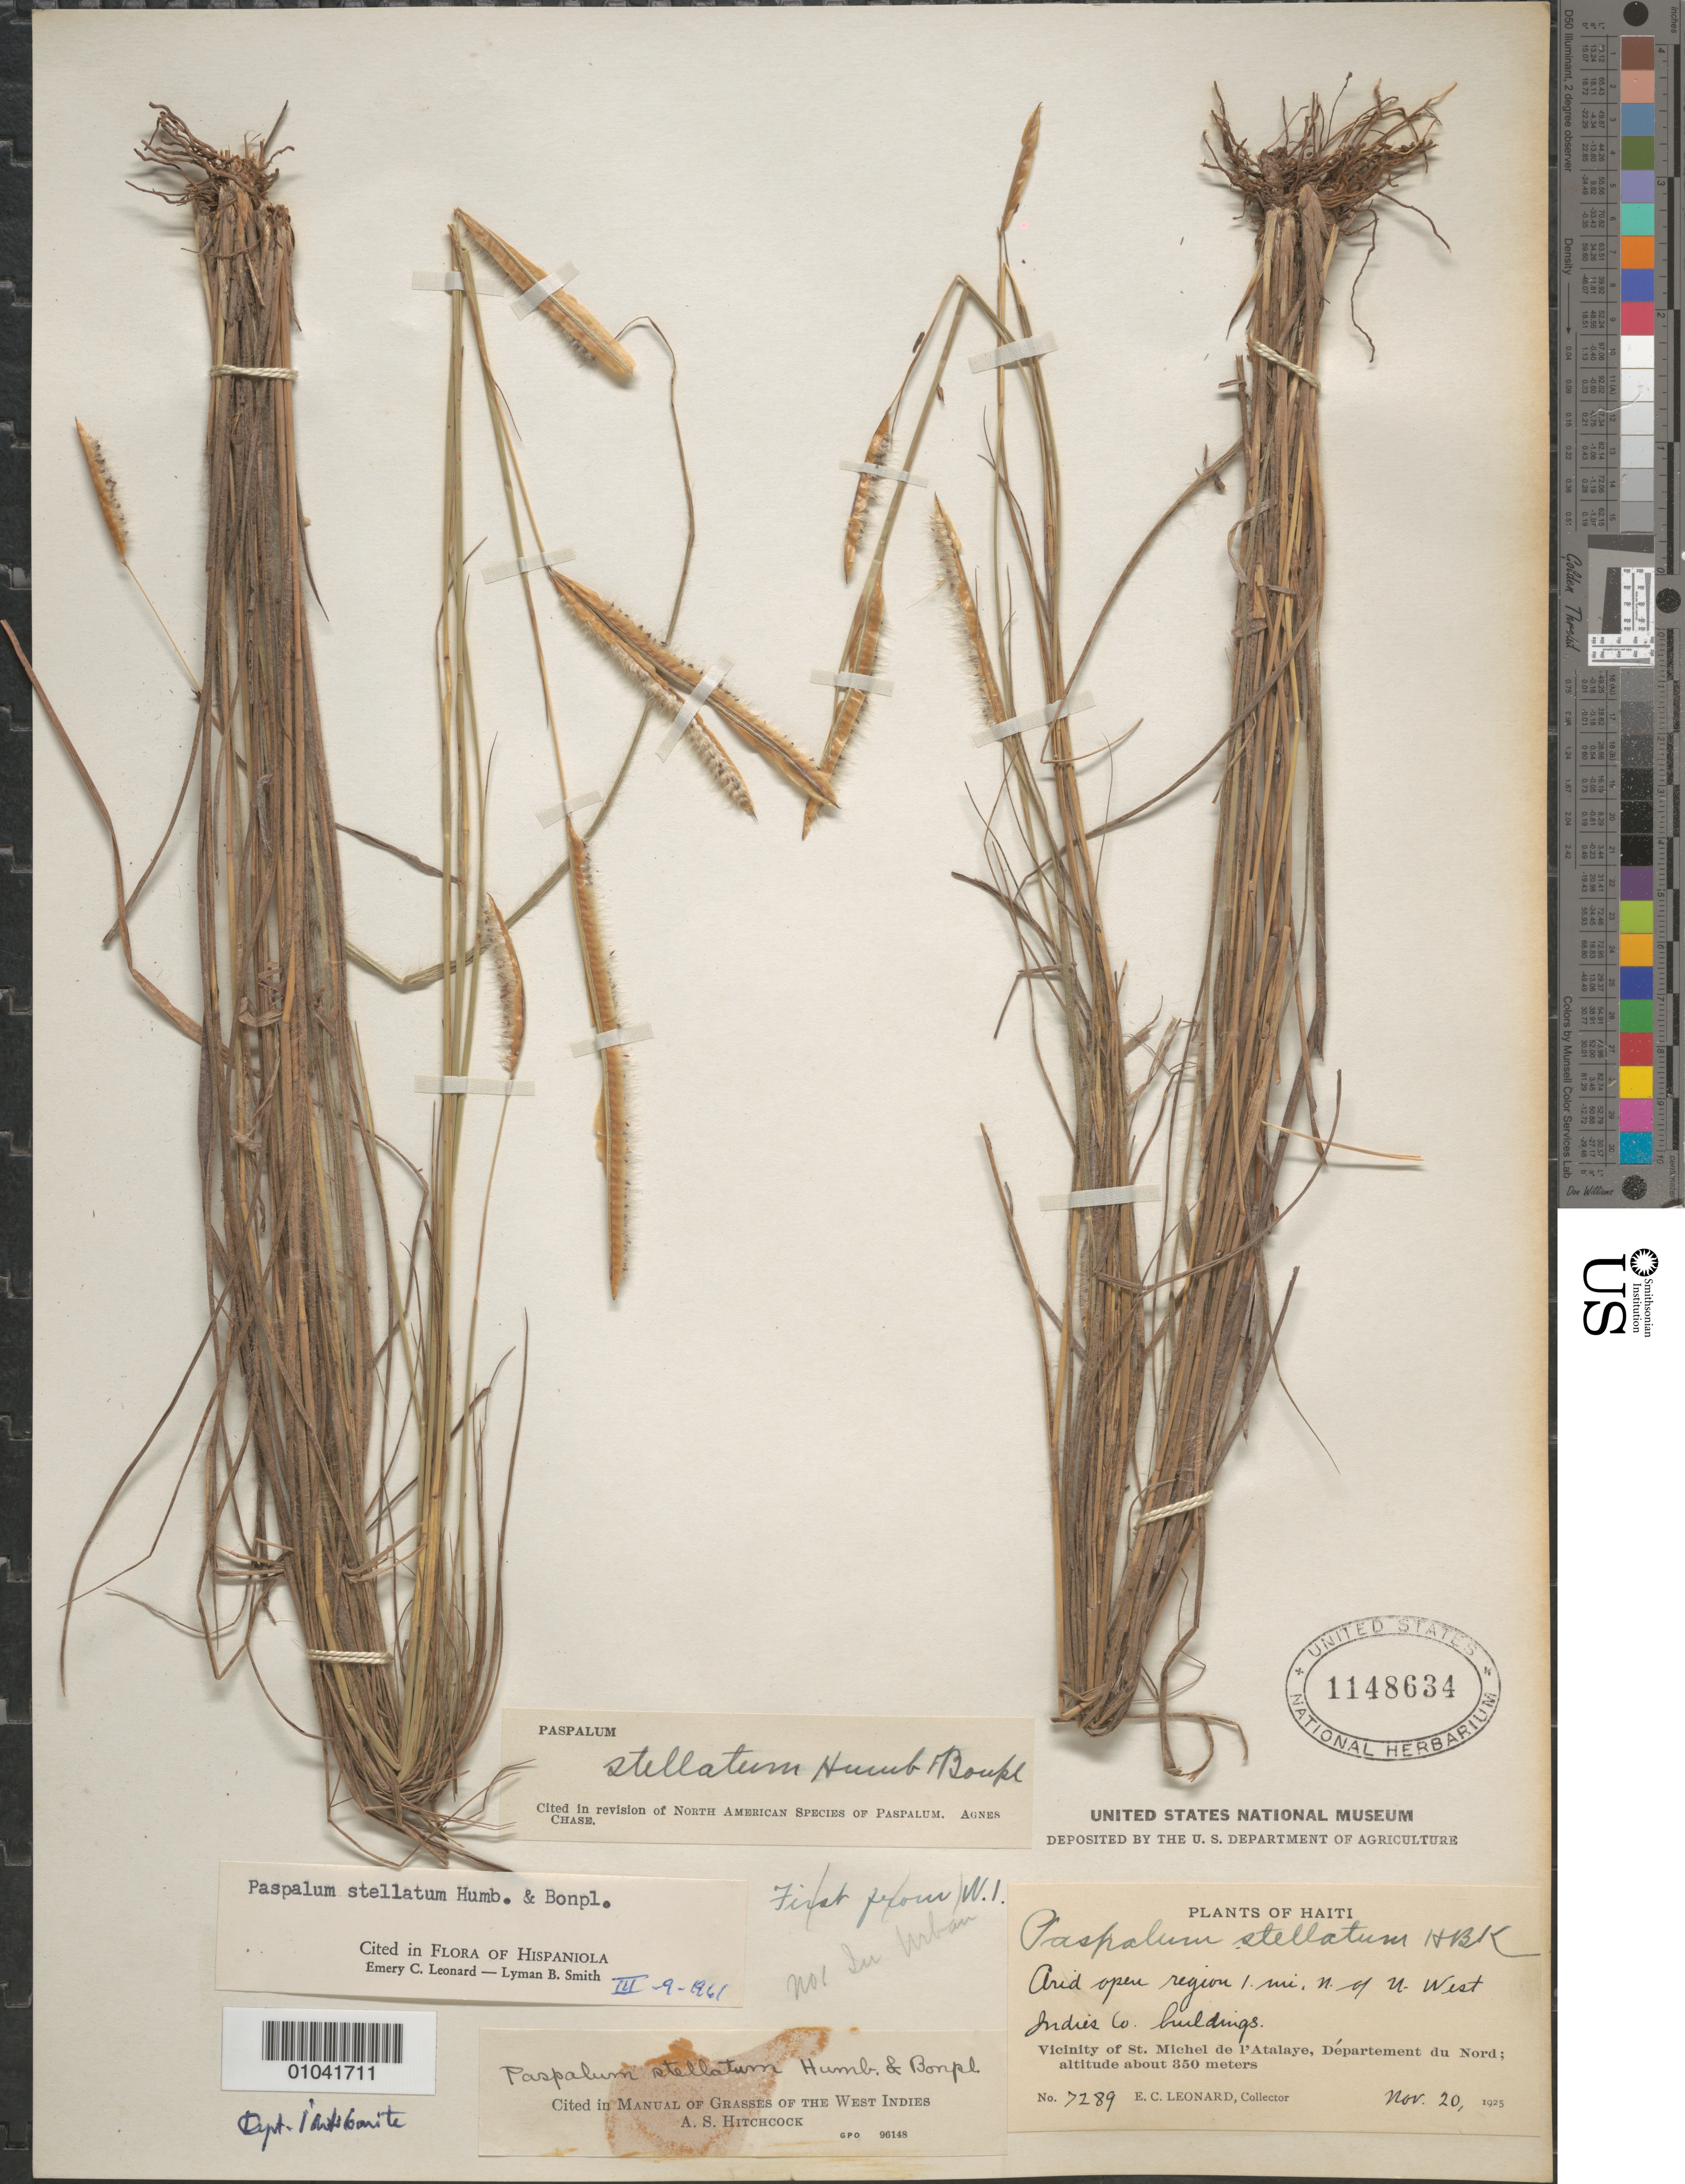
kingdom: Plantae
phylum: Tracheophyta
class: Liliopsida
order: Poales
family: Poaceae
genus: Paspalum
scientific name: Paspalum stellatum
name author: Humb. & Bonpl. ex Flüggé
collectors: E. C. Leonard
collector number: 7289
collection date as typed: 20 Nov 1925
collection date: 1925-11-20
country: Haiti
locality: Vicinity of St. Michel de l'Atalaye, Departement du Nord, 1 mile N of NW Indies Co. buildings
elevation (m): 350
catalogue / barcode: US 1148634